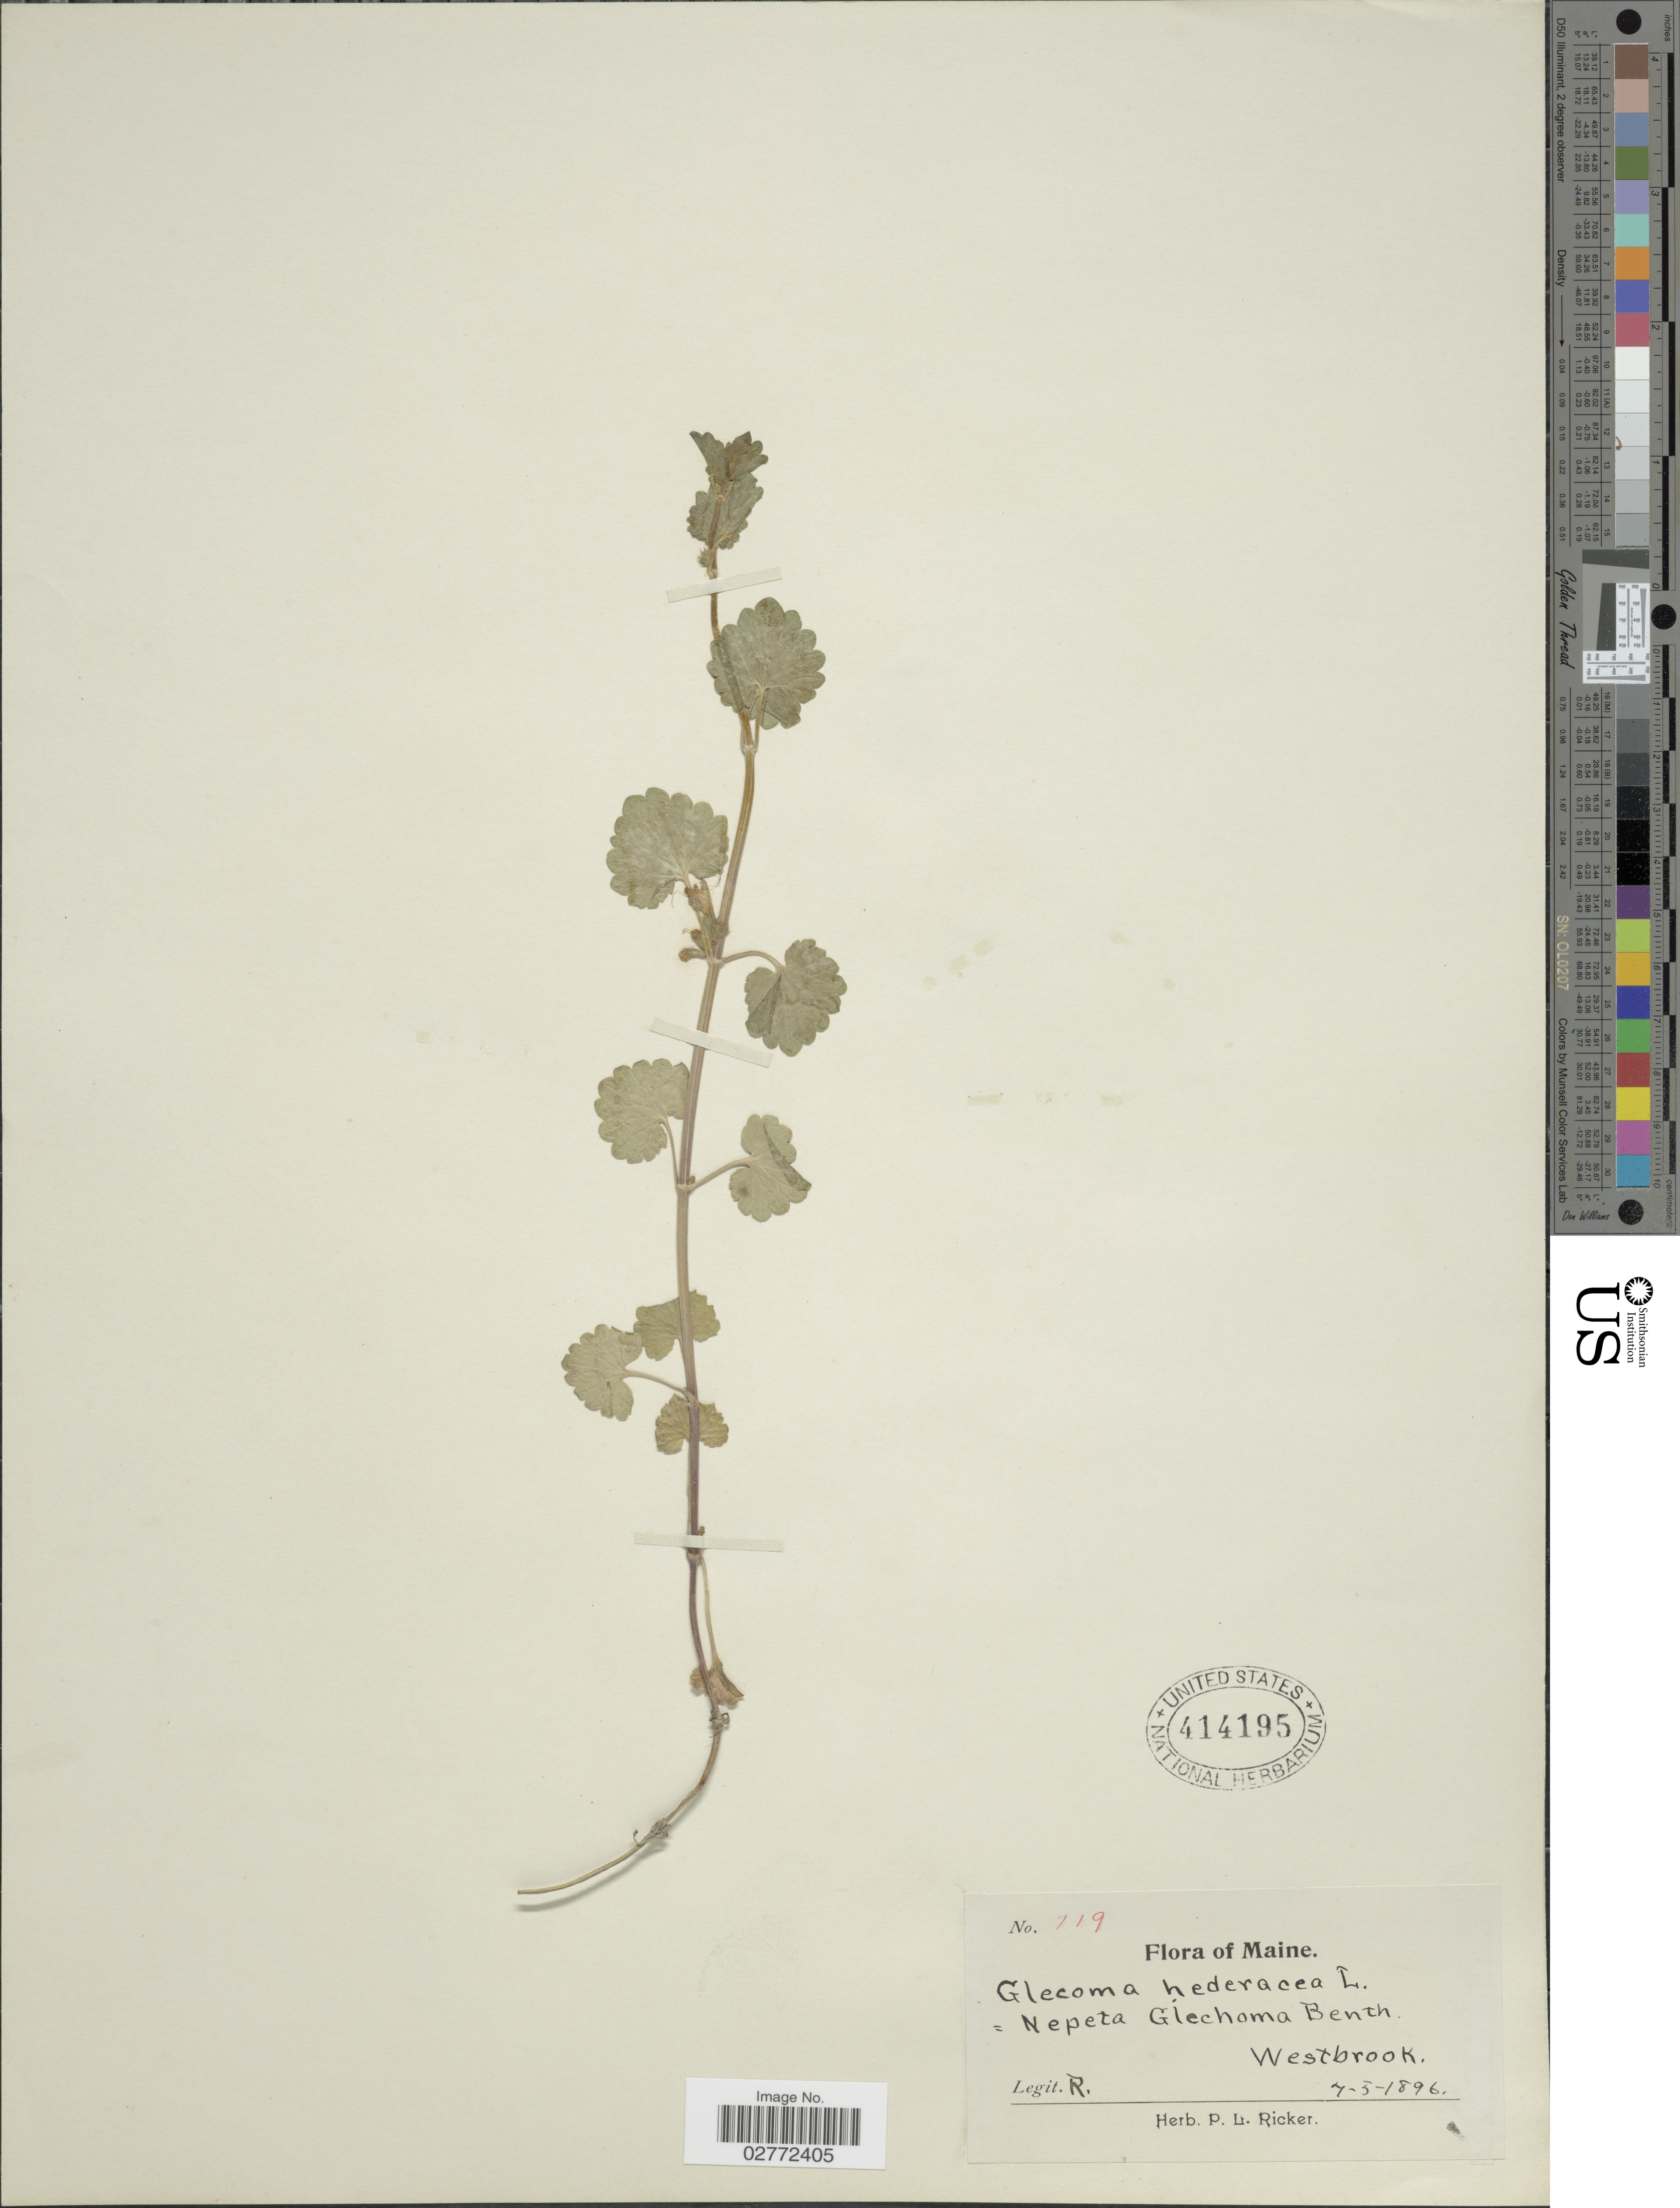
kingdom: Plantae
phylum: Tracheophyta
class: Magnoliopsida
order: Lamiales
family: Lamiaceae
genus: Glechoma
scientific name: Glechoma hederacea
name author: L.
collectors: P. Ricker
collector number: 119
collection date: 1896-05-04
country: United States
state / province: Maine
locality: Westbrook.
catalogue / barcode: US 414195